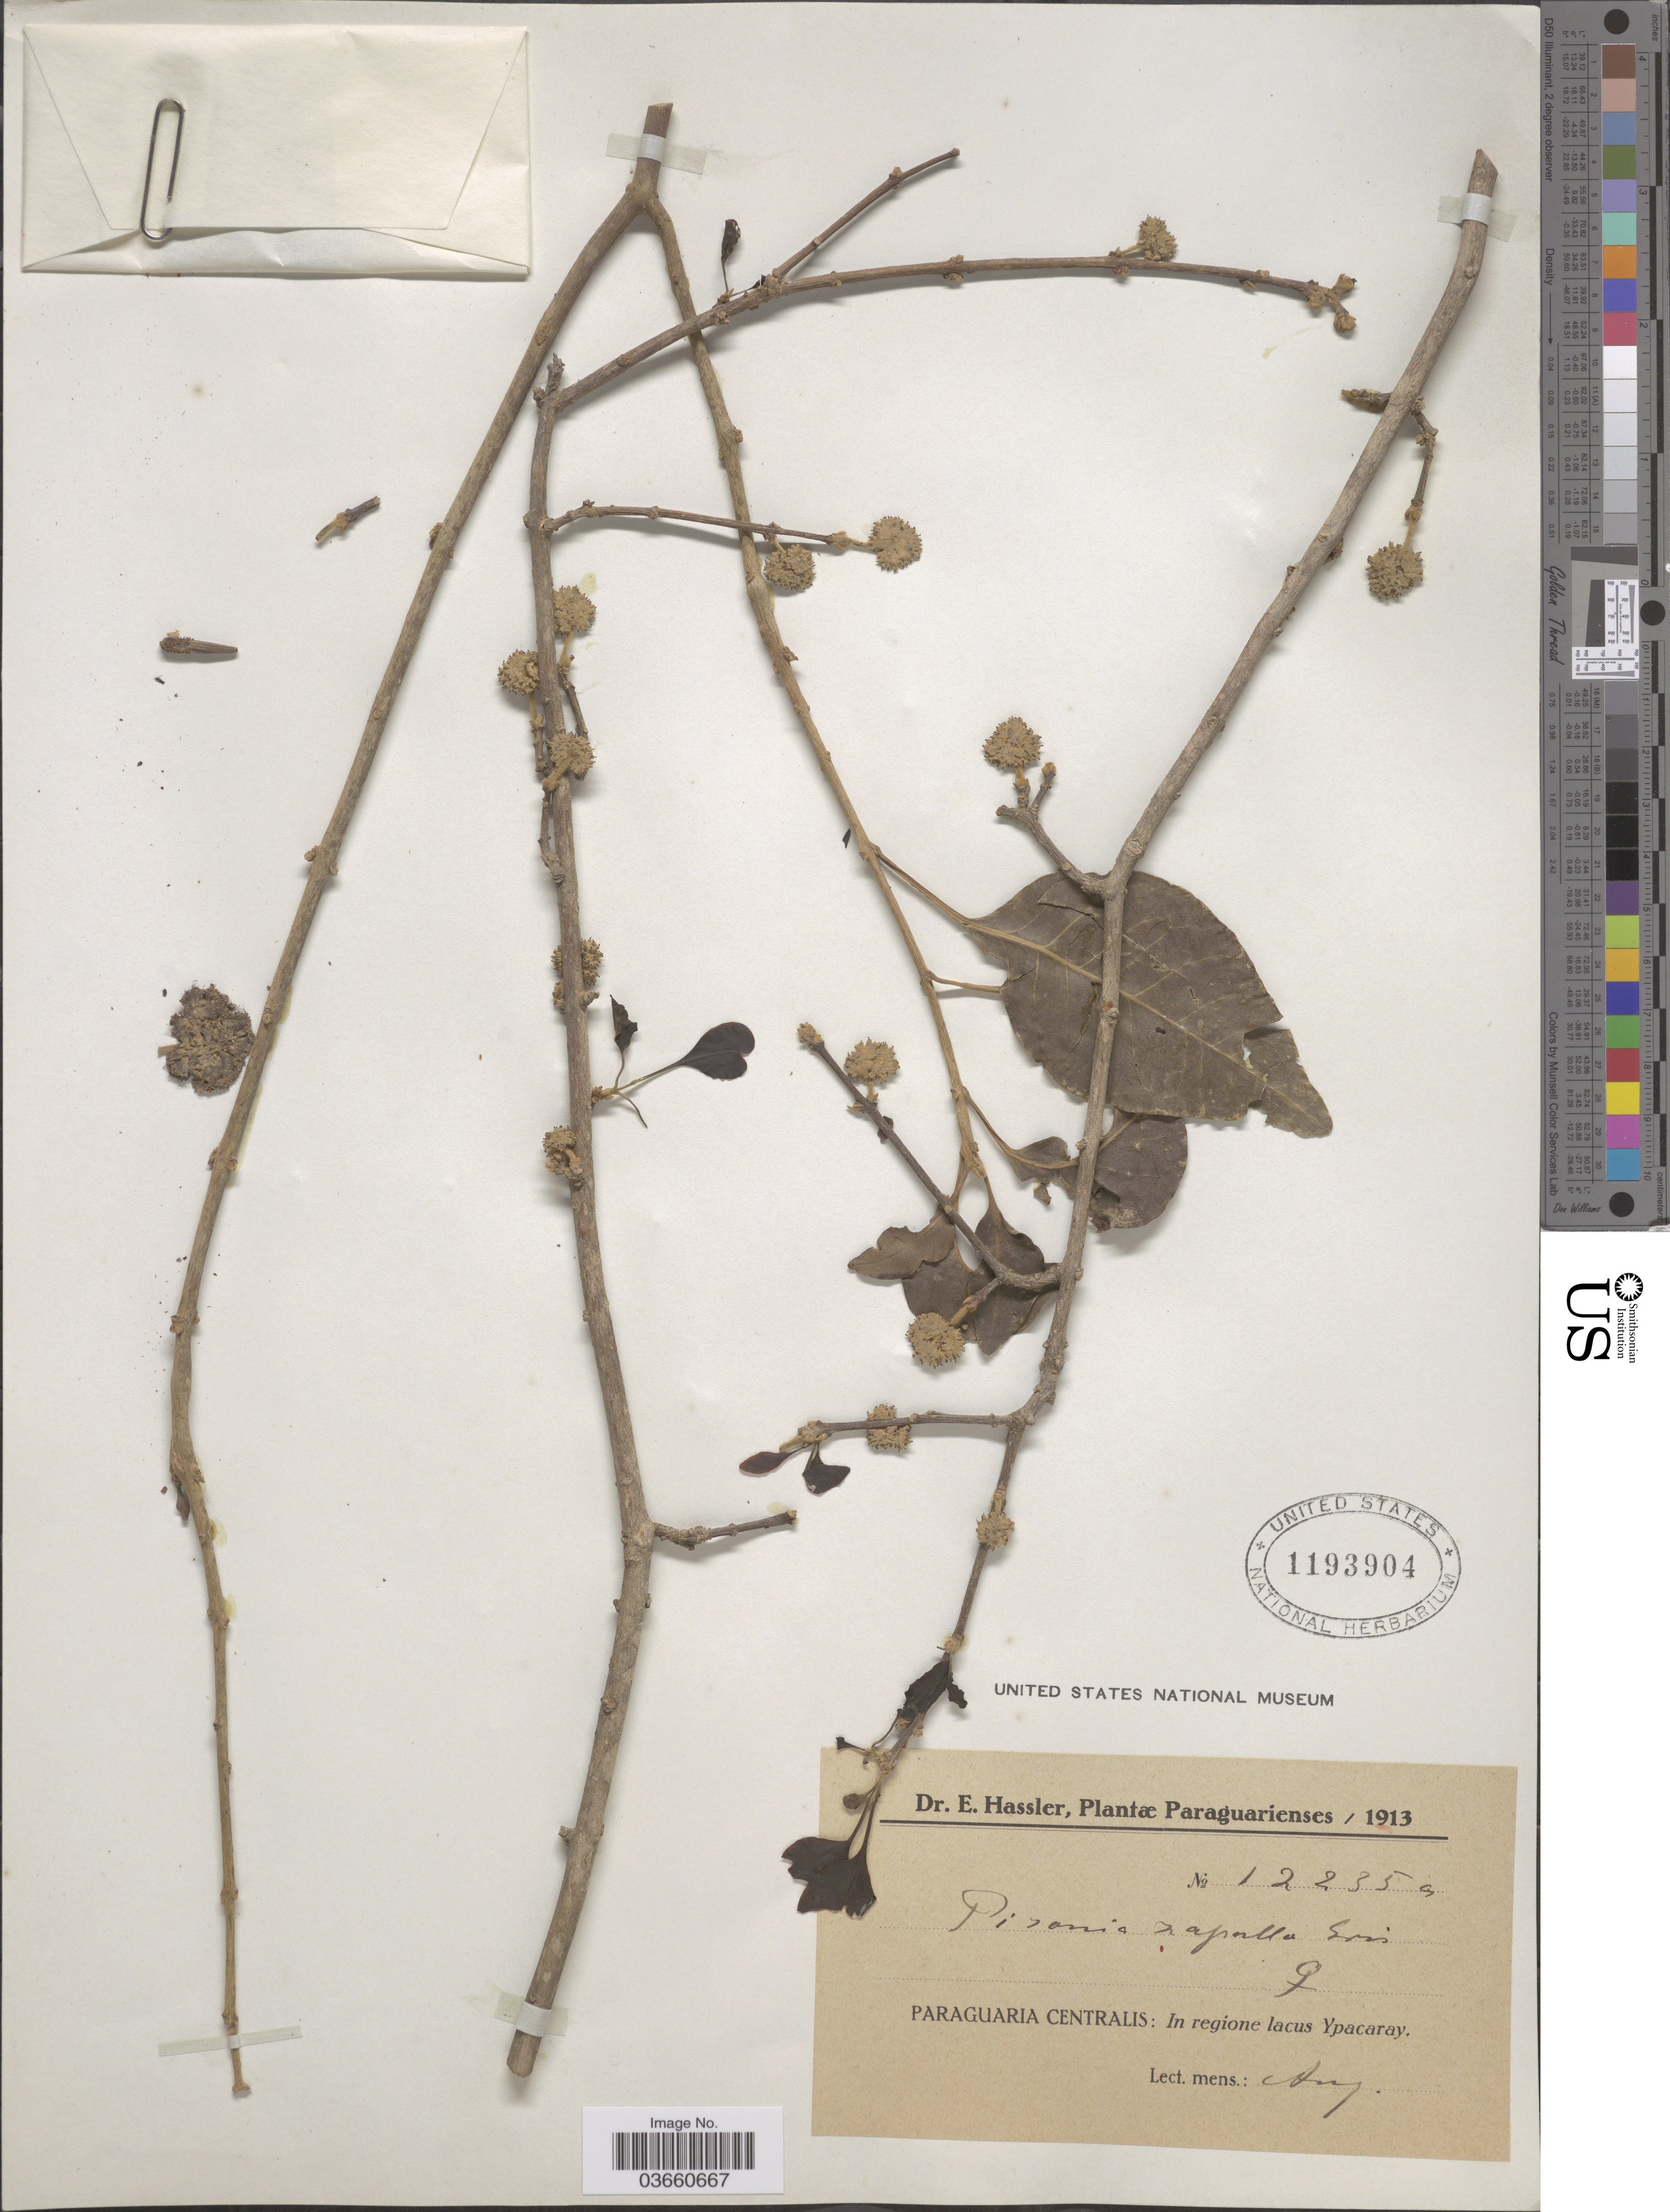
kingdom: Plantae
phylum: Tracheophyta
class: Magnoliopsida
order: Caryophyllales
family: Nyctaginaceae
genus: Pisonia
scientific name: Pisonia zapallo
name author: Griseb.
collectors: E. Hassler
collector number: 12235a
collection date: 1913-08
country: Paraguay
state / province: Paraguari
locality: Paraguaria Centralis: In regione lacus Ypacaray.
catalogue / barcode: US 1193904